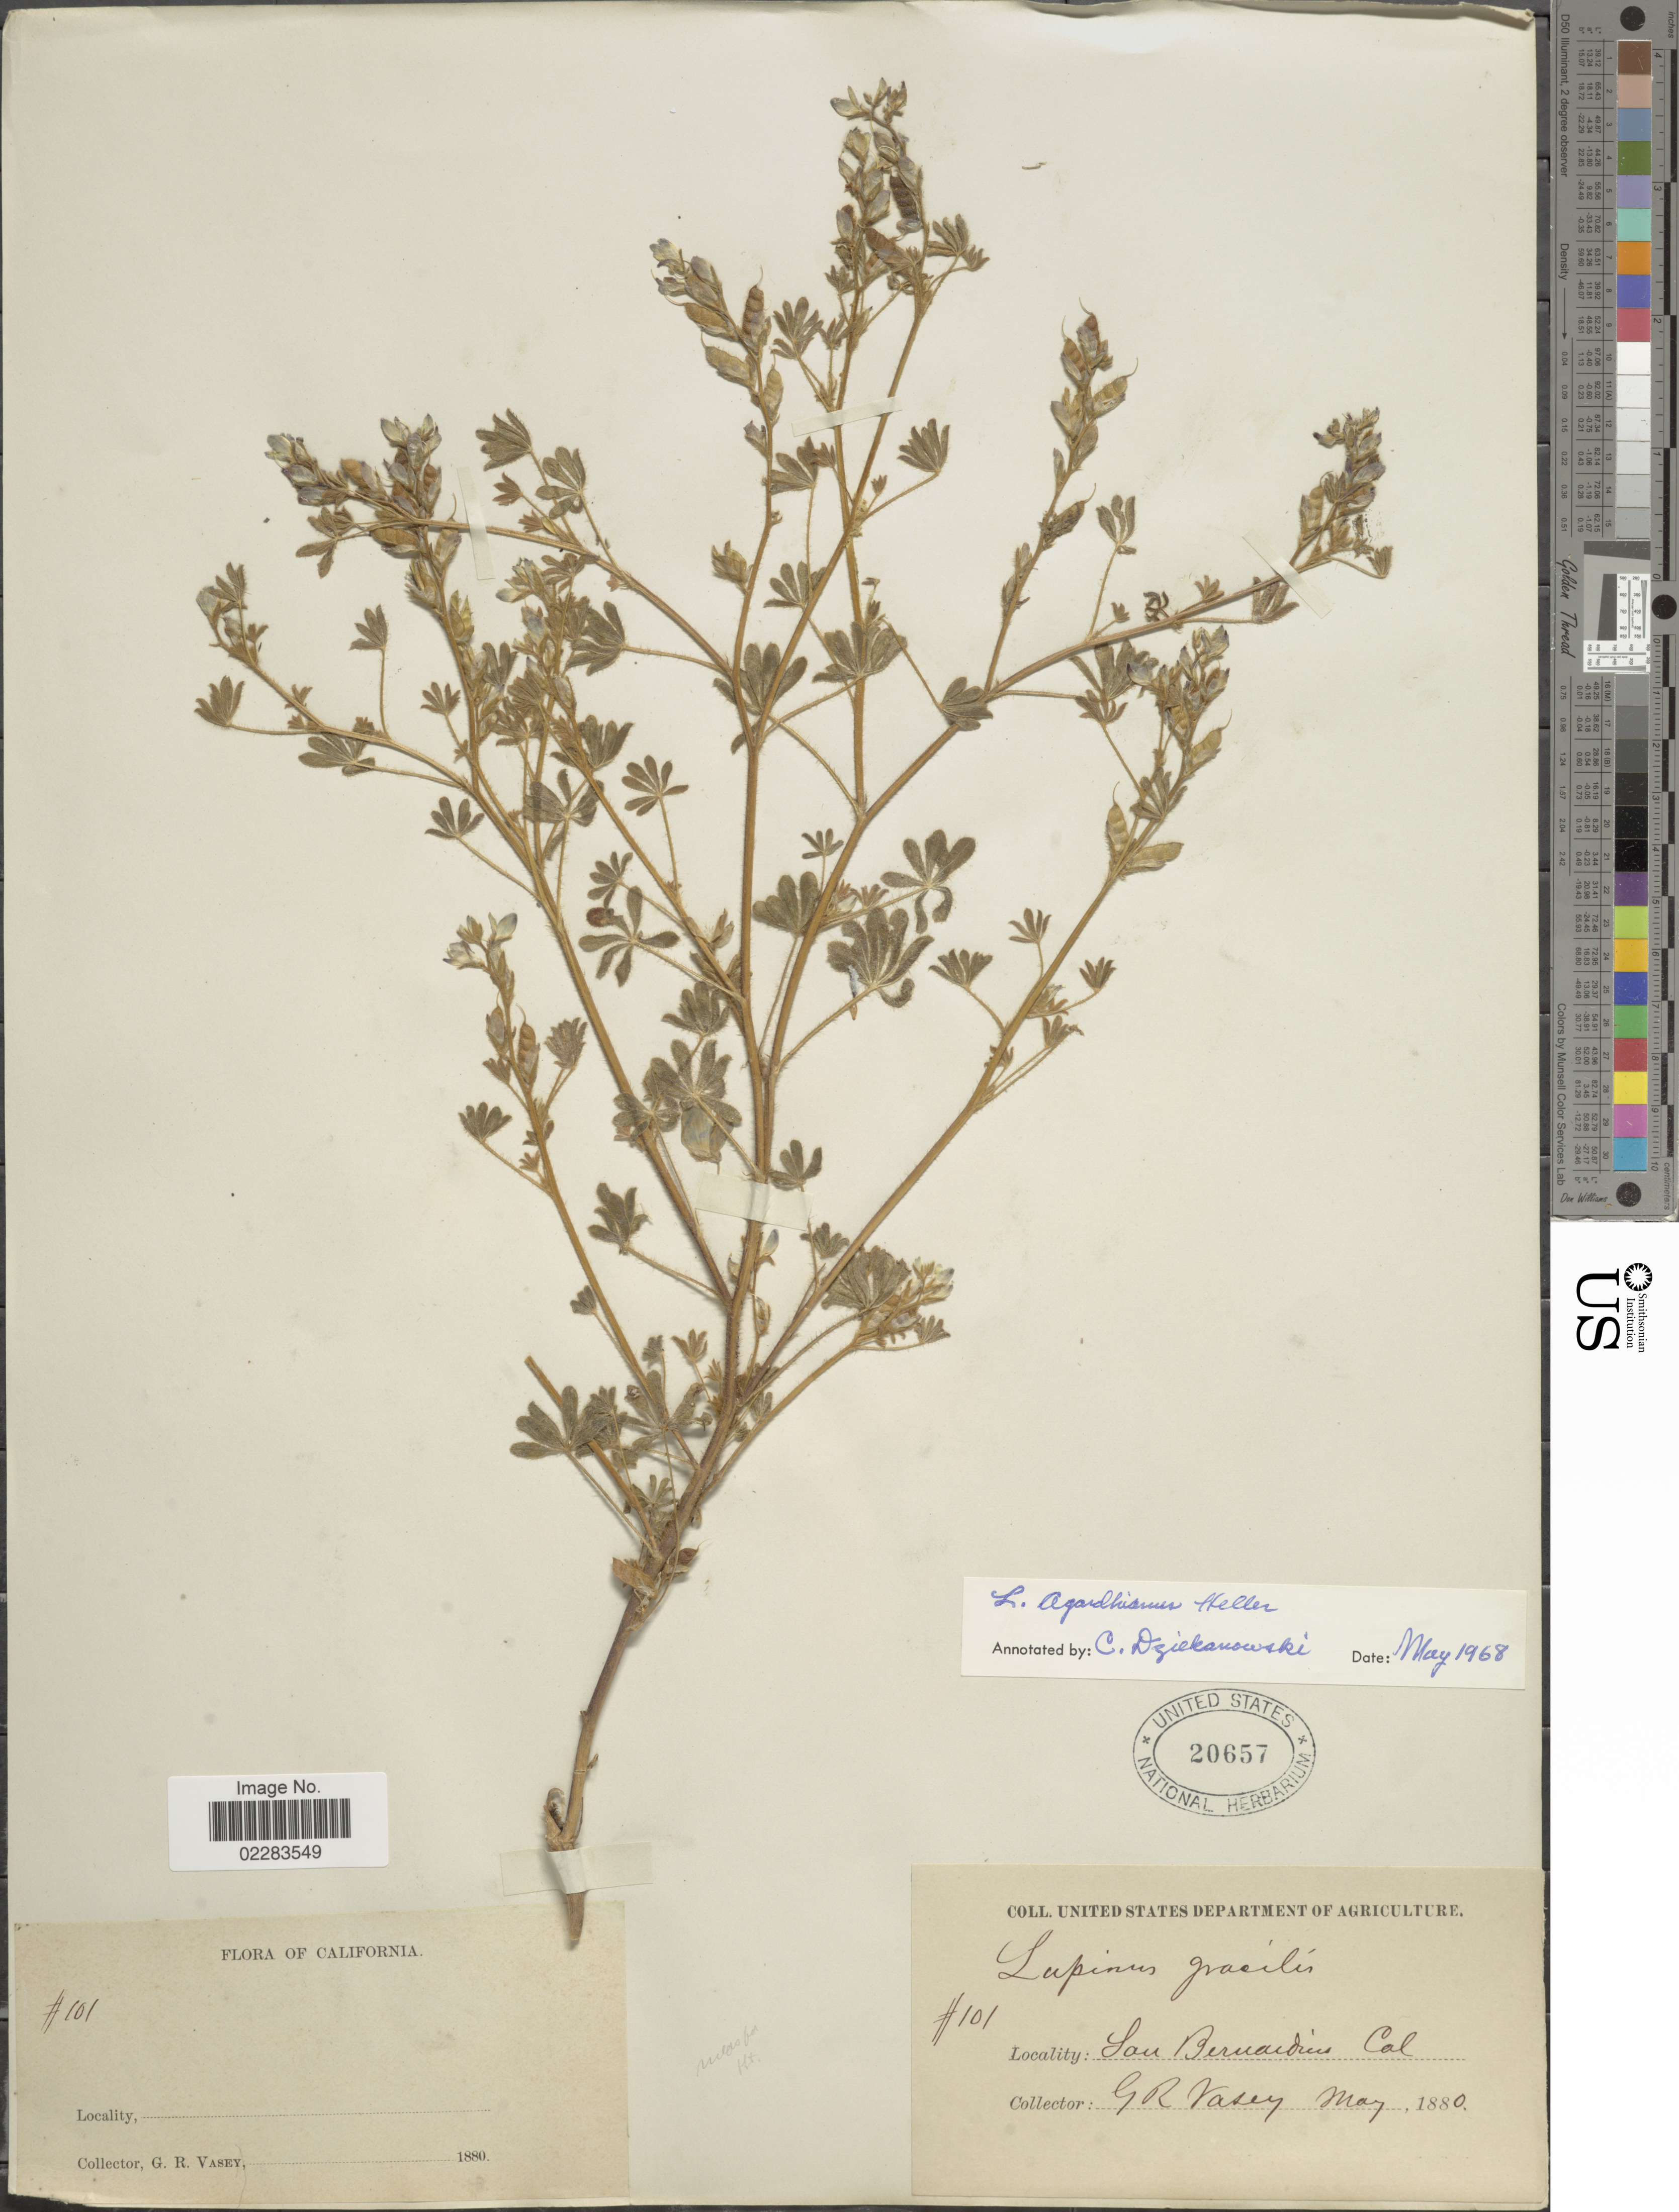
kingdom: Plantae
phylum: Tracheophyta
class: Magnoliopsida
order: Fabales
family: Fabaceae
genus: Lupinus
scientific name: Lupinus agardhianus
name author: A. Heller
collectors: G. R. Vasey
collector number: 101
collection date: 1880-05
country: United States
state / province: California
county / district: San Bernardino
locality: San Bernardino Cal.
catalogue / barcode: US 20657